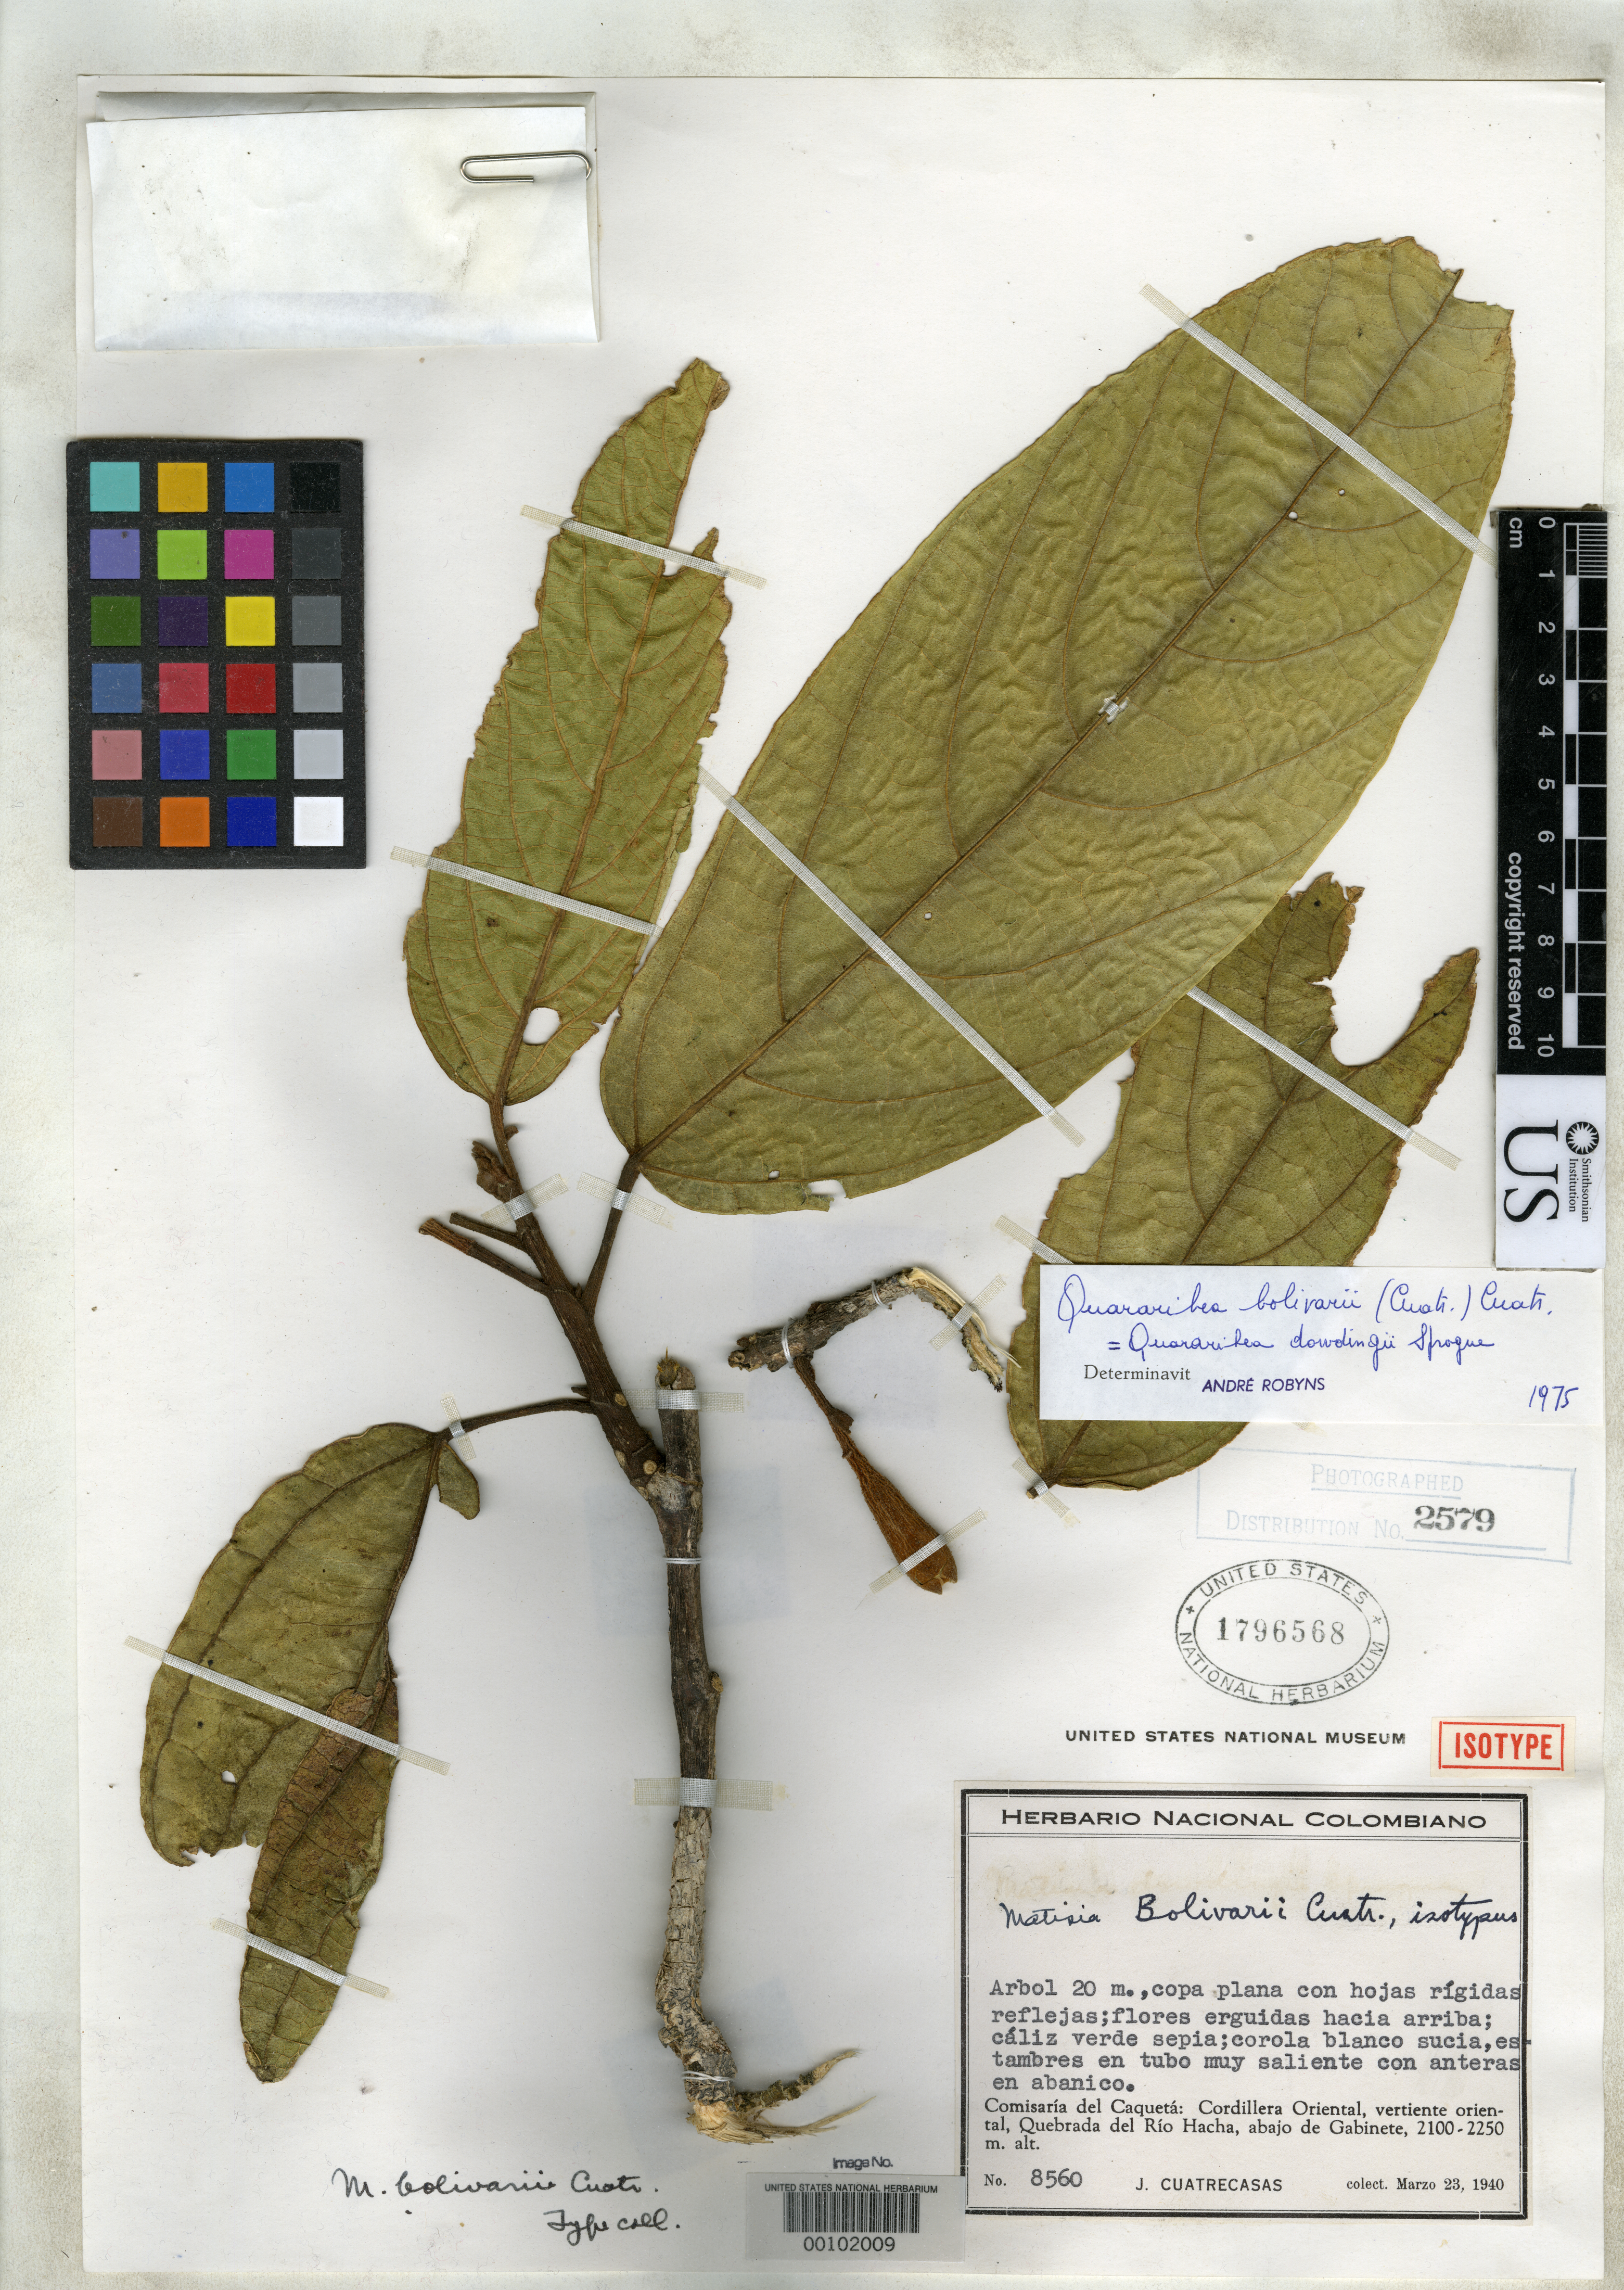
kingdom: Plantae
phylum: Tracheophyta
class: Magnoliopsida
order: Malvales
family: Malvaceae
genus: Matisia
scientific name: Matisia bolivarii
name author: Cuatrec.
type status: Isotype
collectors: J. Cuatrecasas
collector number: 8560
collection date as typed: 23 Mar 1940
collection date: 1940-03-23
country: Colombia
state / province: Caquetá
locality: Rio Hacha, beneath Gabinete.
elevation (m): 2100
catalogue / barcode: US 1796568